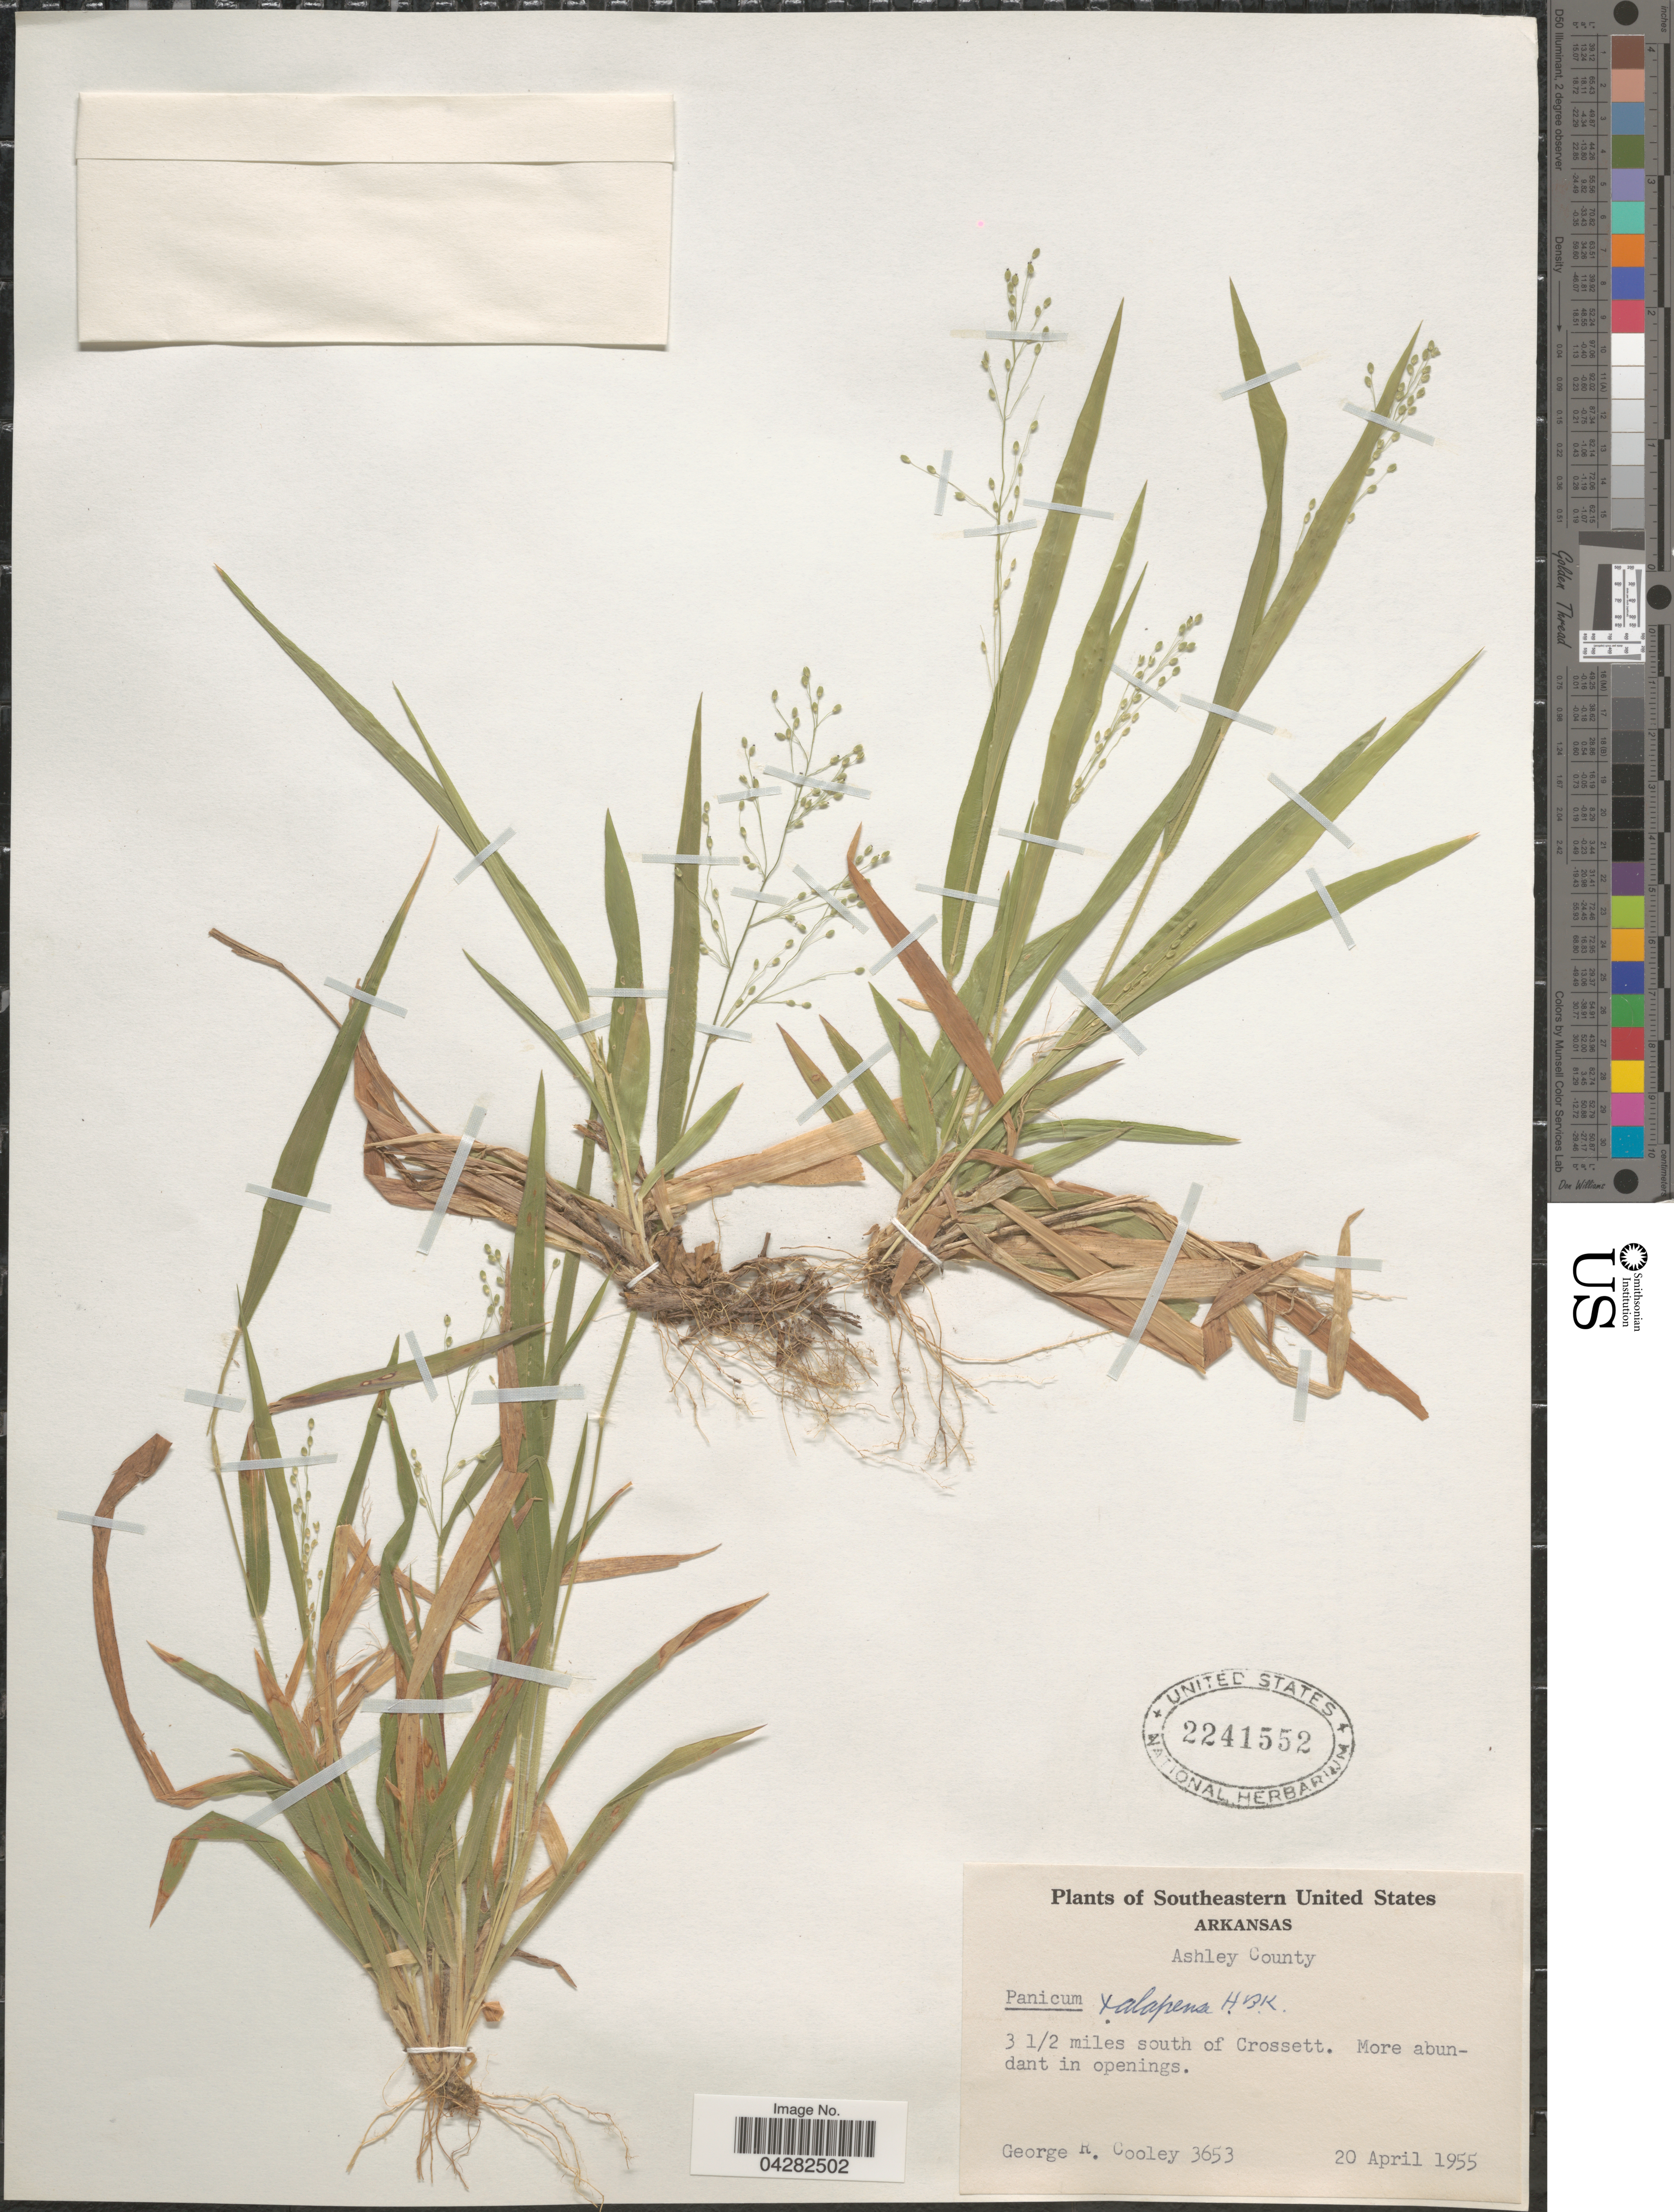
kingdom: Plantae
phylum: Tracheophyta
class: Liliopsida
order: Poales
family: Poaceae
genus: Dichanthelium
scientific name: Dichanthelium laxiflorum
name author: (Lam.) Gould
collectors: G. R. Cooley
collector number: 3653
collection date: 1955-04-20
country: United States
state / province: Arkansas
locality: Southeastern United States. Ashley County. 3 ½ miles south of Crossett.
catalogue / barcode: US 2241552